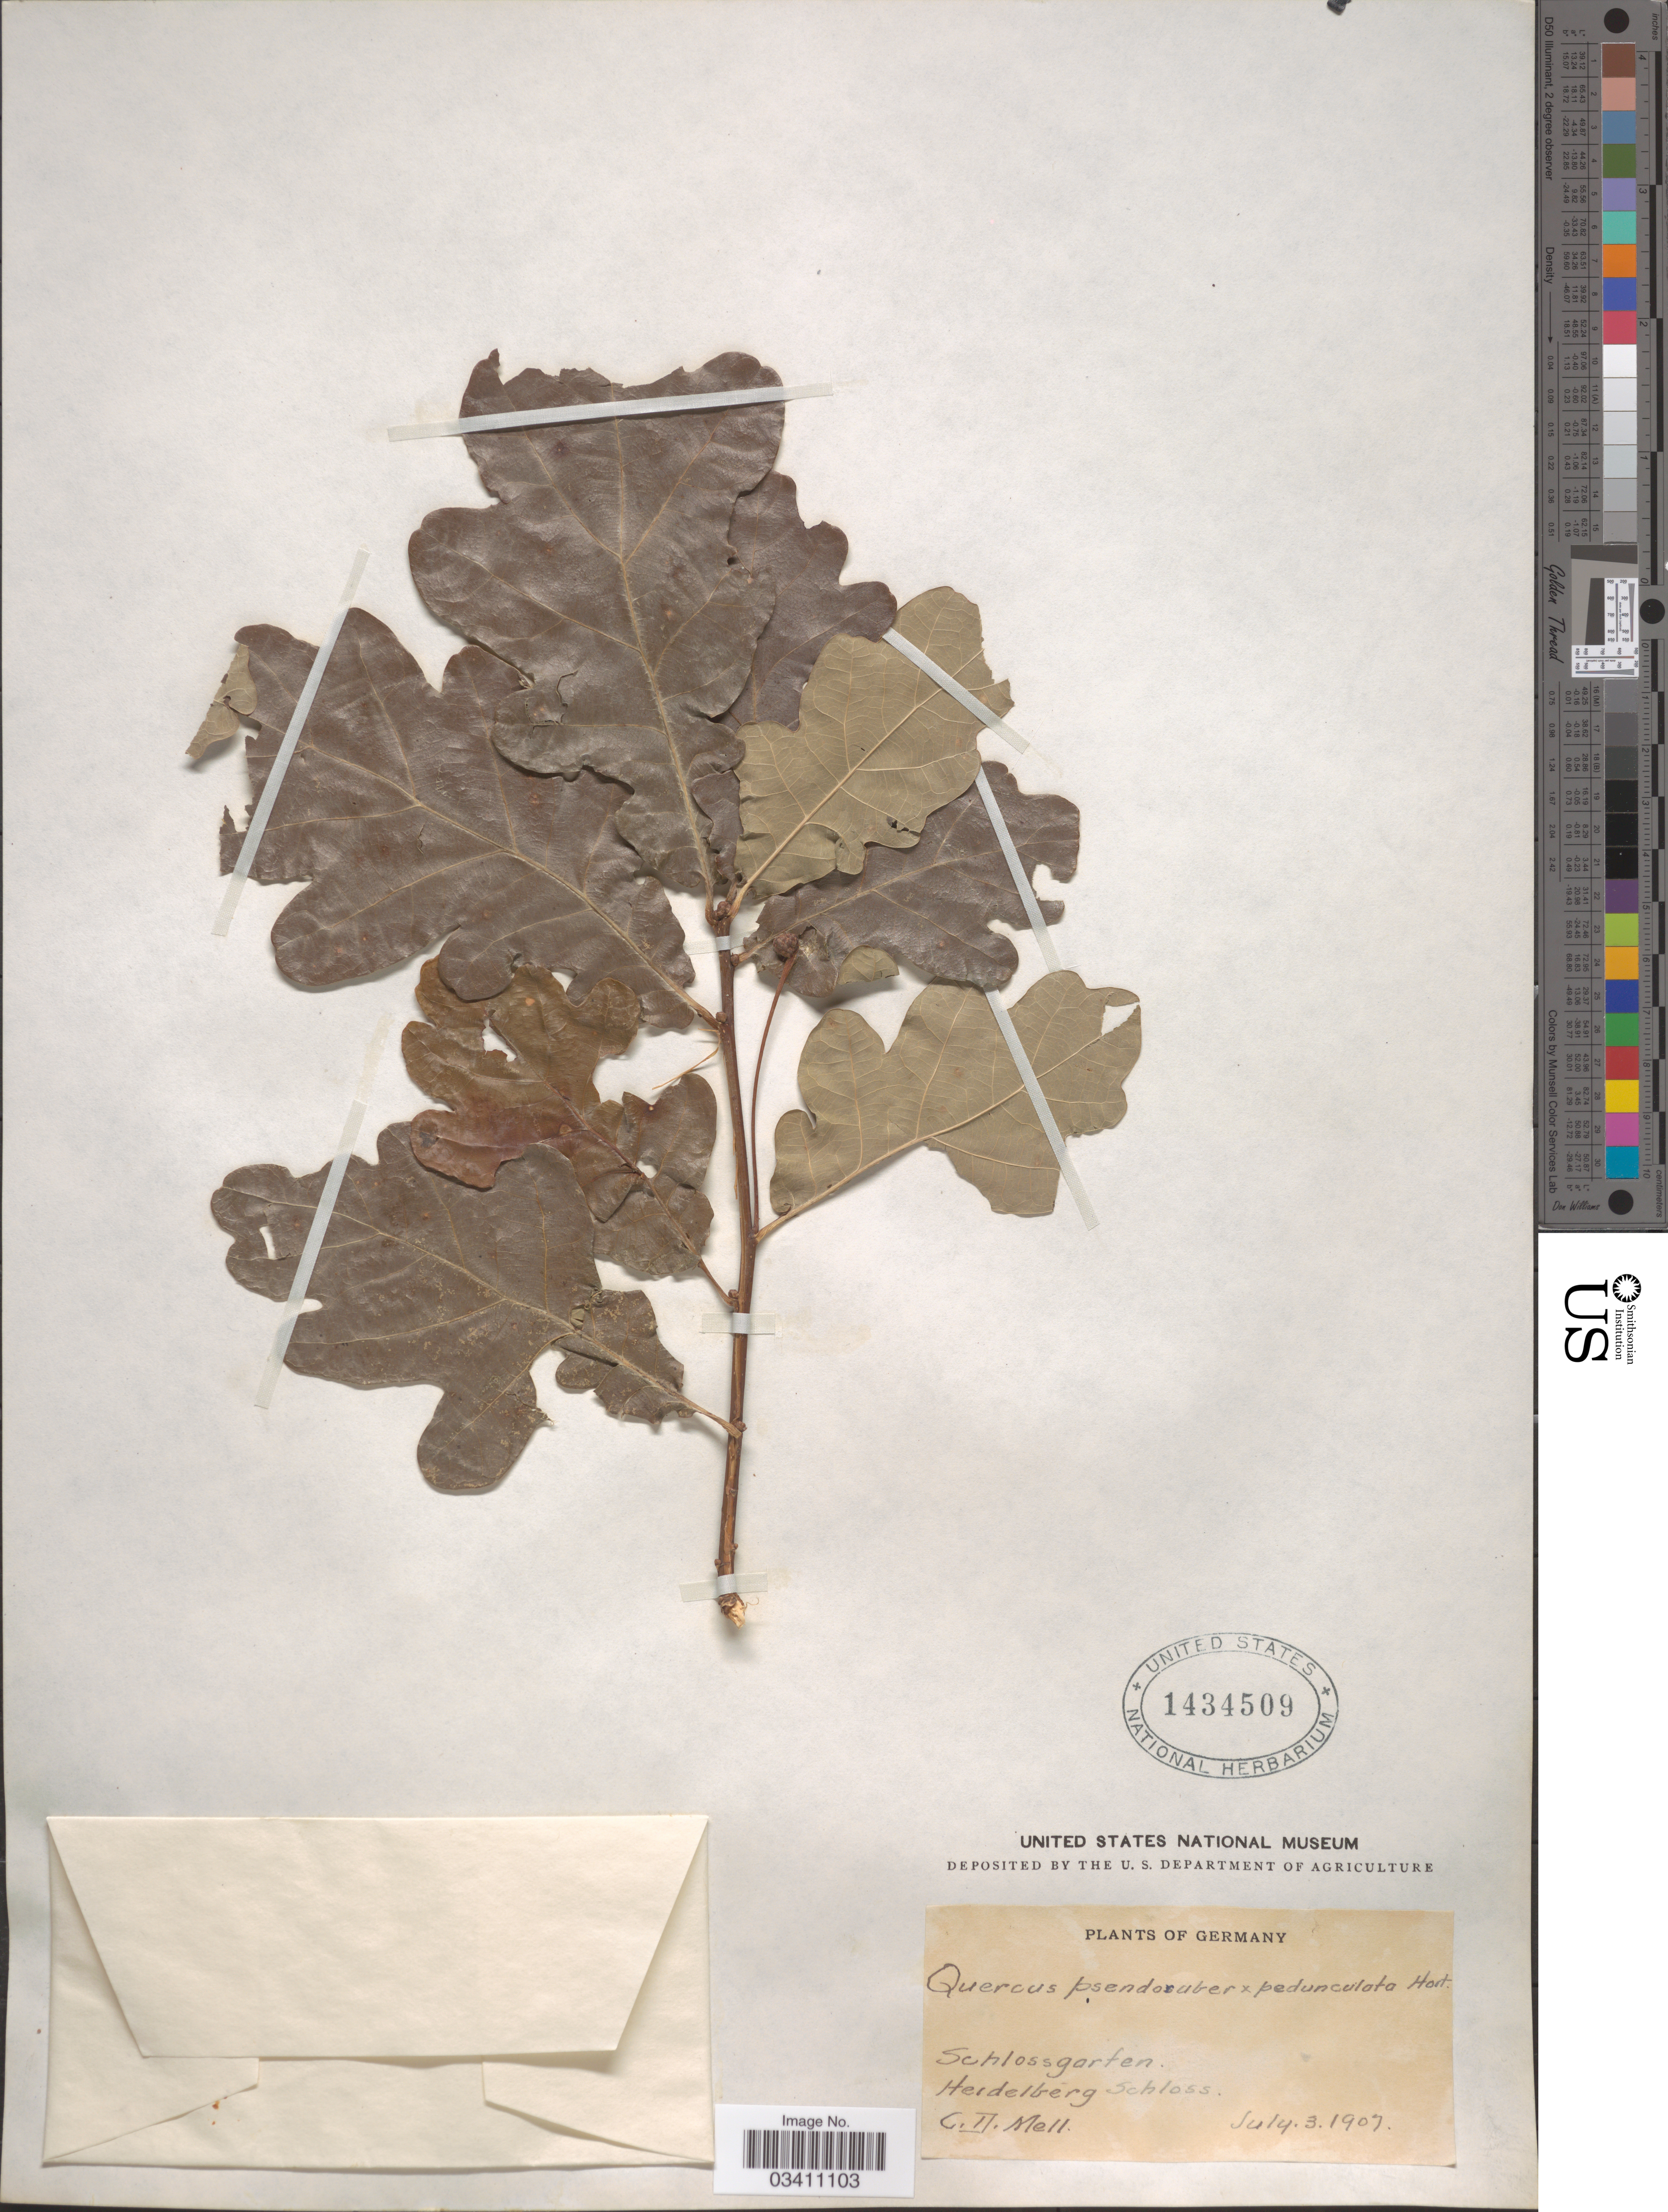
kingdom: Plantae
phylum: Tracheophyta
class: Magnoliopsida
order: Fagales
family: Fagaceae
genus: Quercus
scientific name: Quercus x pseudosuber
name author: Santi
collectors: C. D. Mell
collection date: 1907-07-03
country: Germany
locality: Schlossgarten. Heidelberg Schloss.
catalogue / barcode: US 1434509